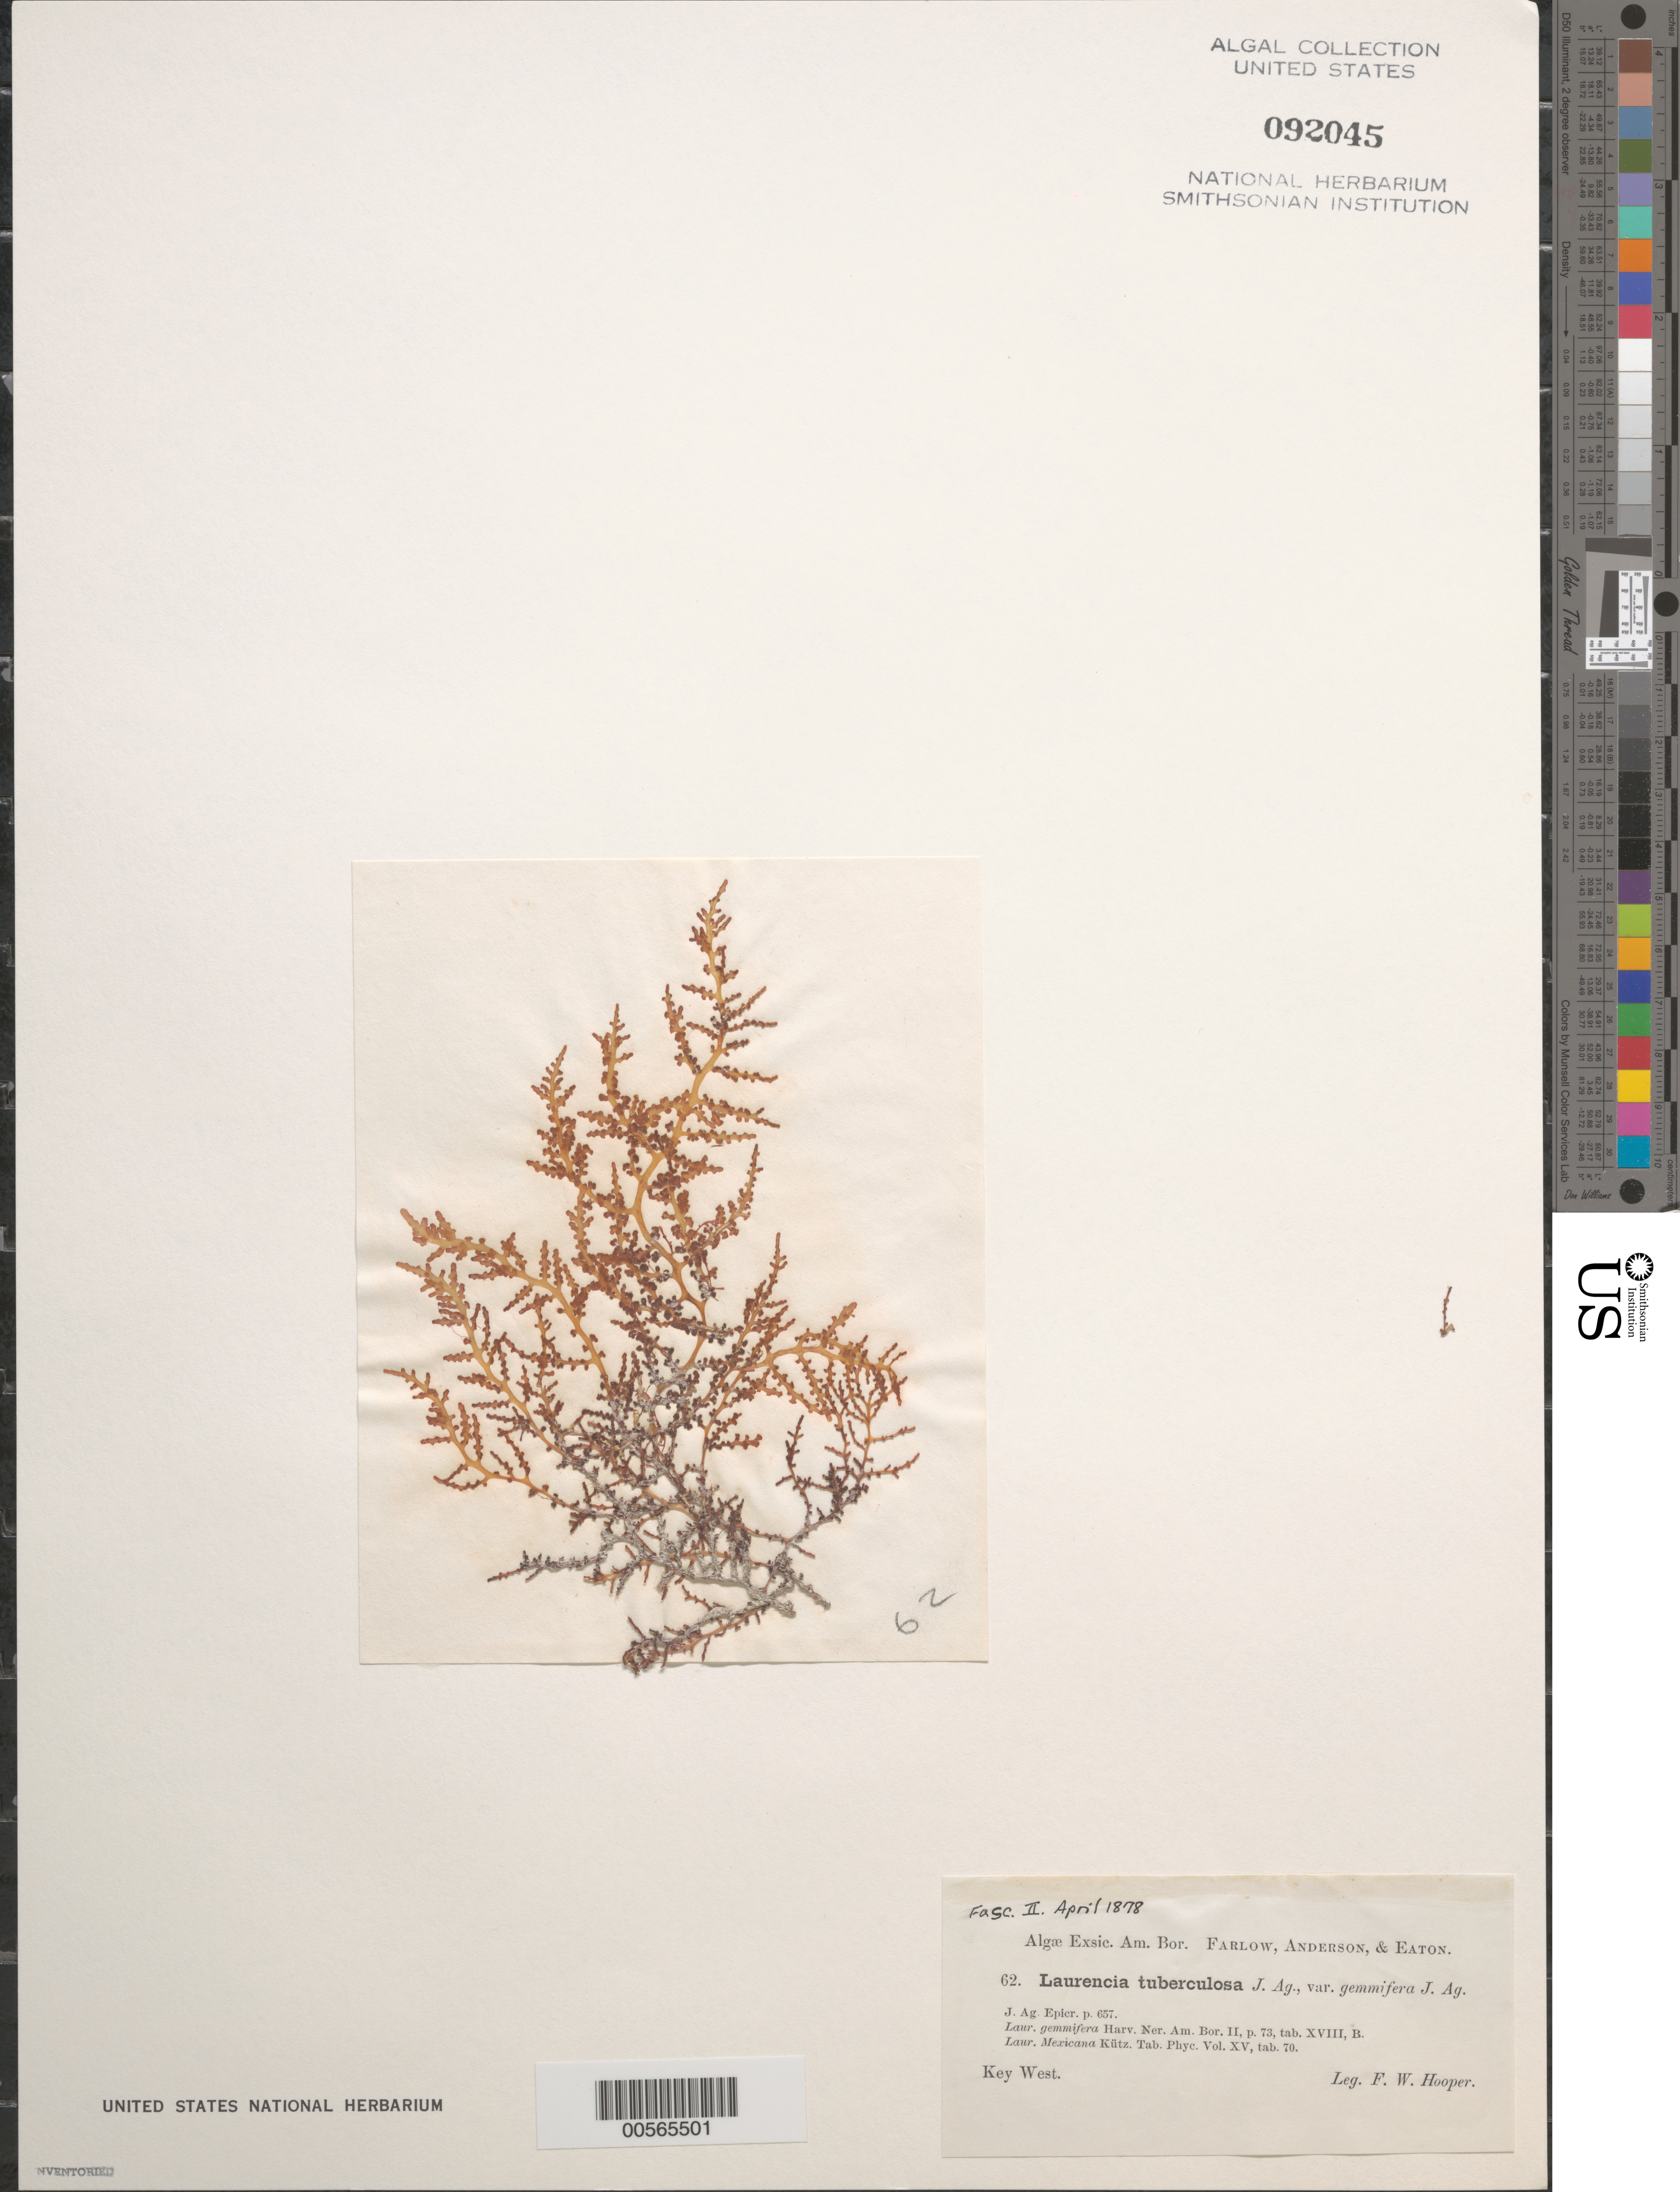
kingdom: Plantae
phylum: Rhodophyta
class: Florideophyceae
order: Ceramiales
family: Rhodomelaceae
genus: Laurencia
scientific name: Laurencia tuberculosa var. gemmifera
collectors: F. Hooper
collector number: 62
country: United States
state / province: Florida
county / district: Monroe County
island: Key West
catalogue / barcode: US 92045